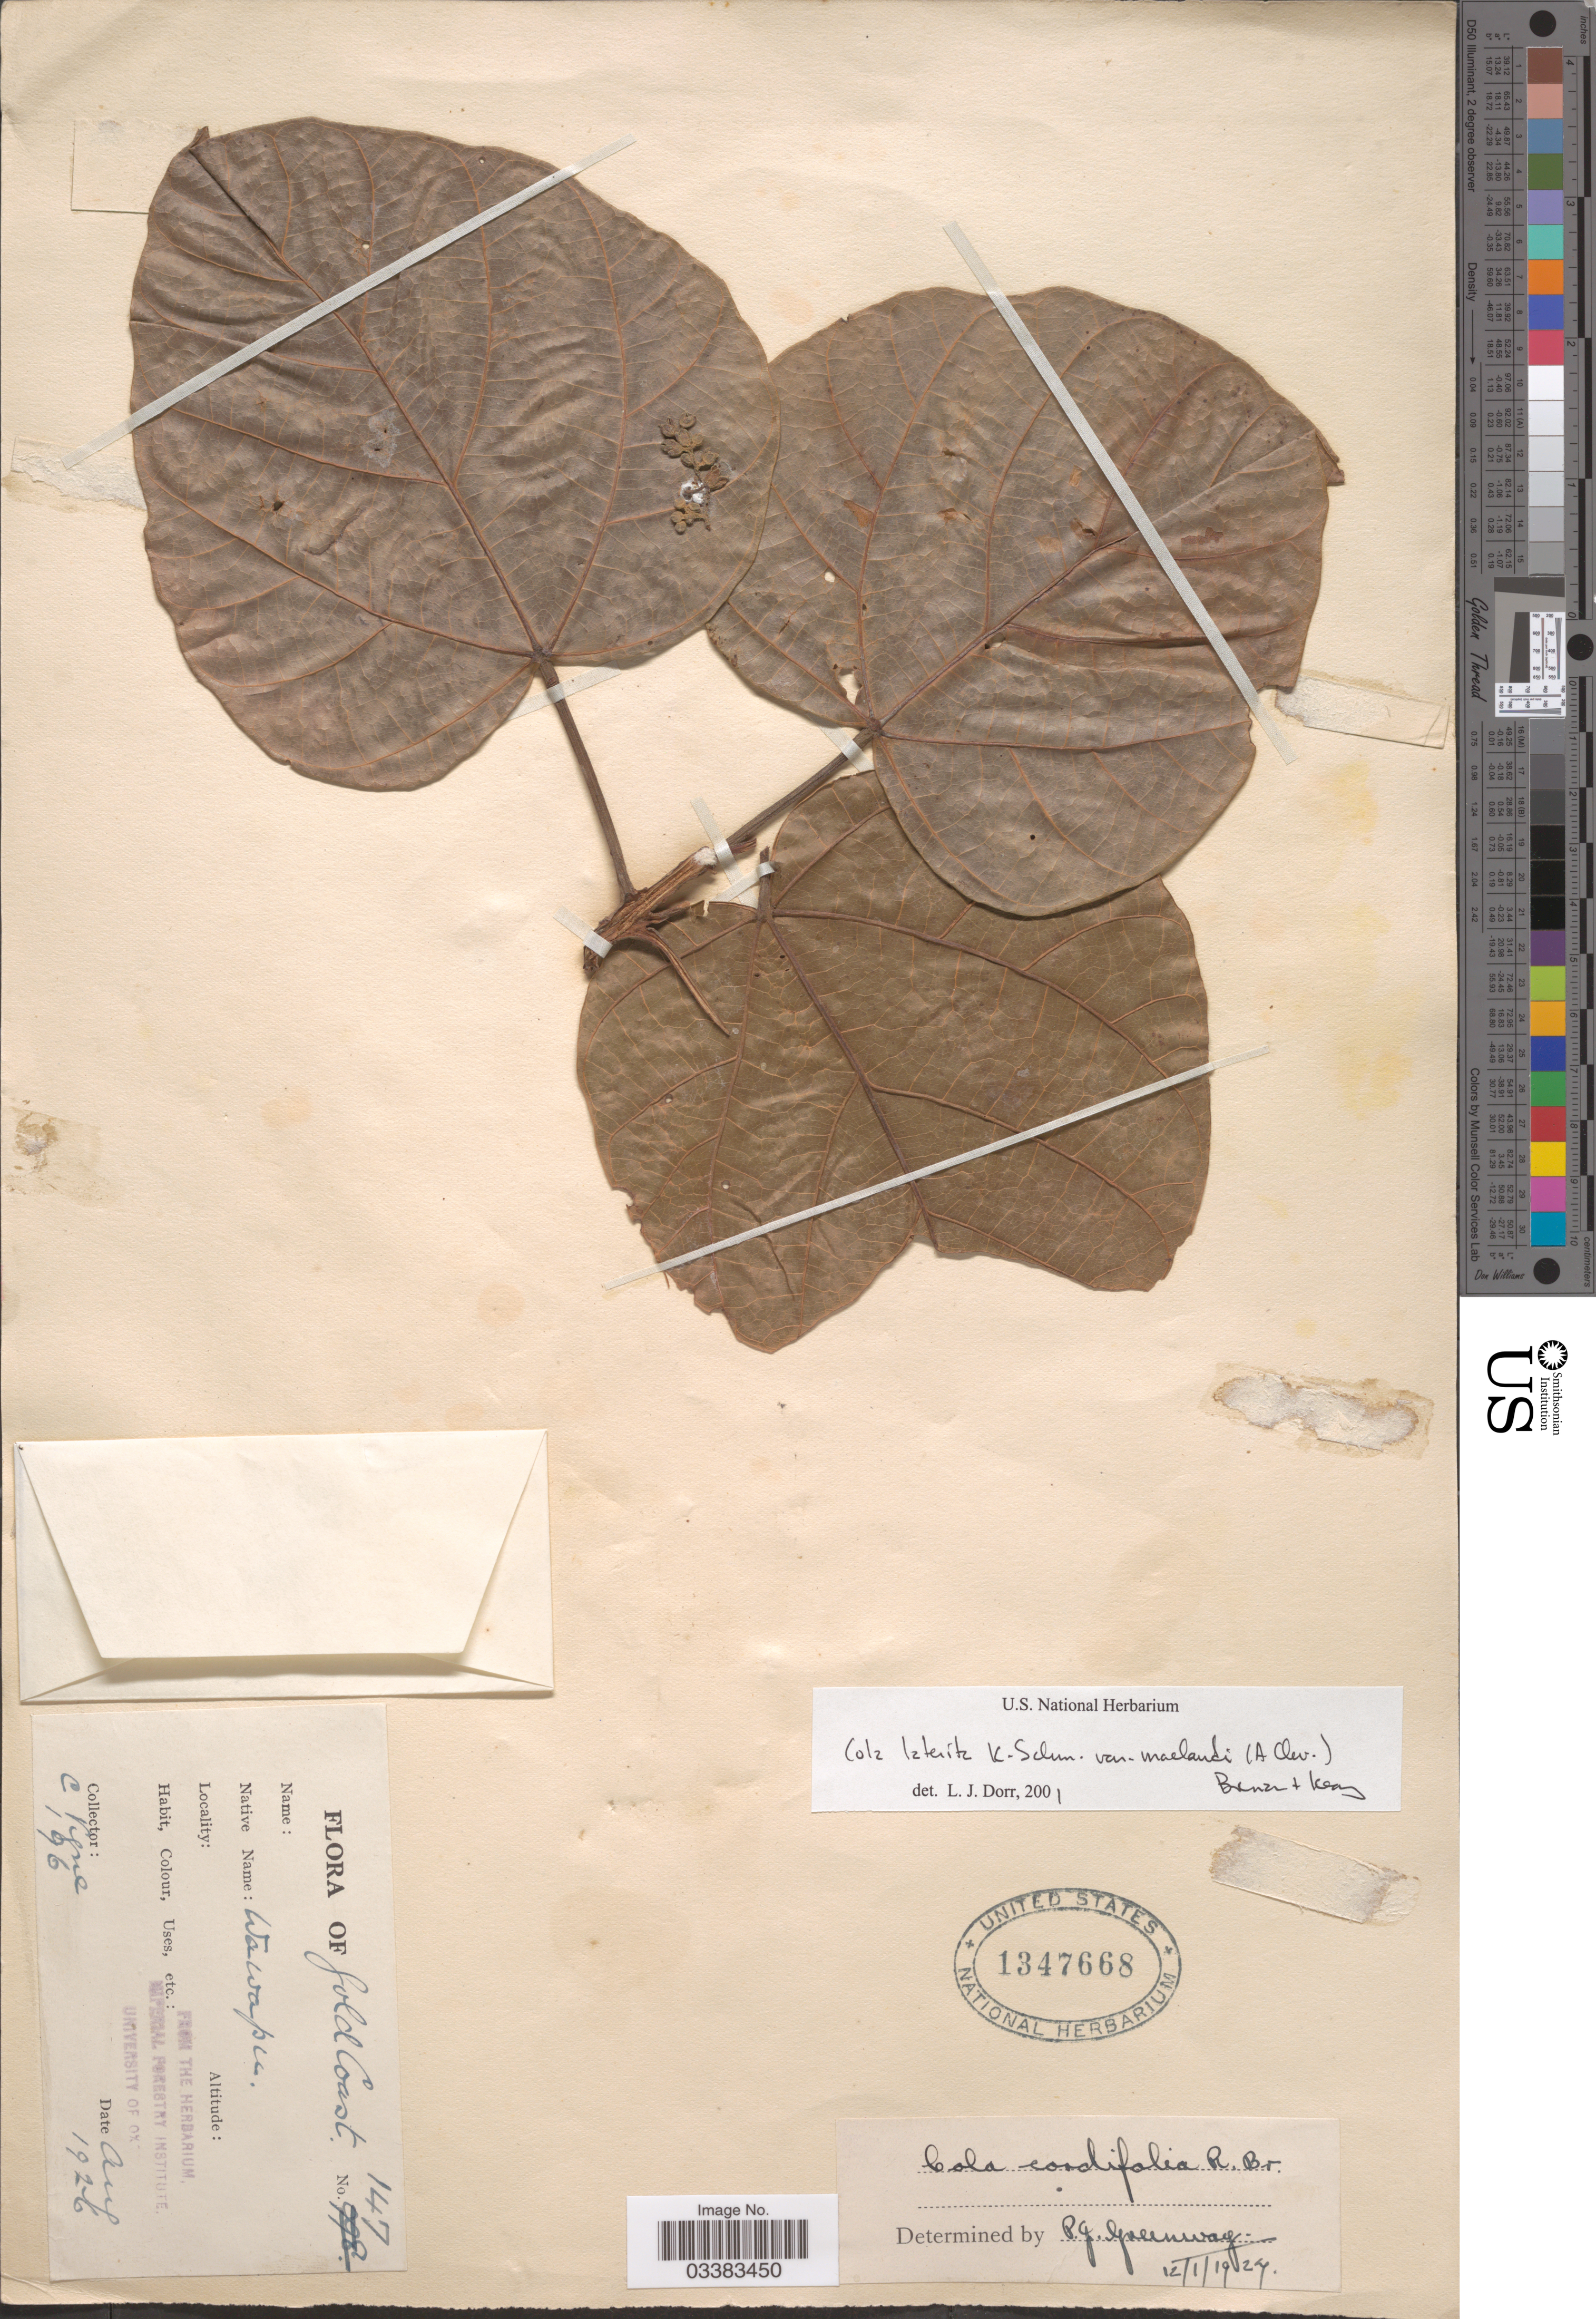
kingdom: Plantae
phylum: Tracheophyta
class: Magnoliopsida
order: Malvales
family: Malvaceae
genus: Cola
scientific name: Cola lateritia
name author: K. Schum.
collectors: C. Vigne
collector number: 196/147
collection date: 1926-08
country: Ghana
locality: Gold Coast.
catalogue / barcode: US 1347668